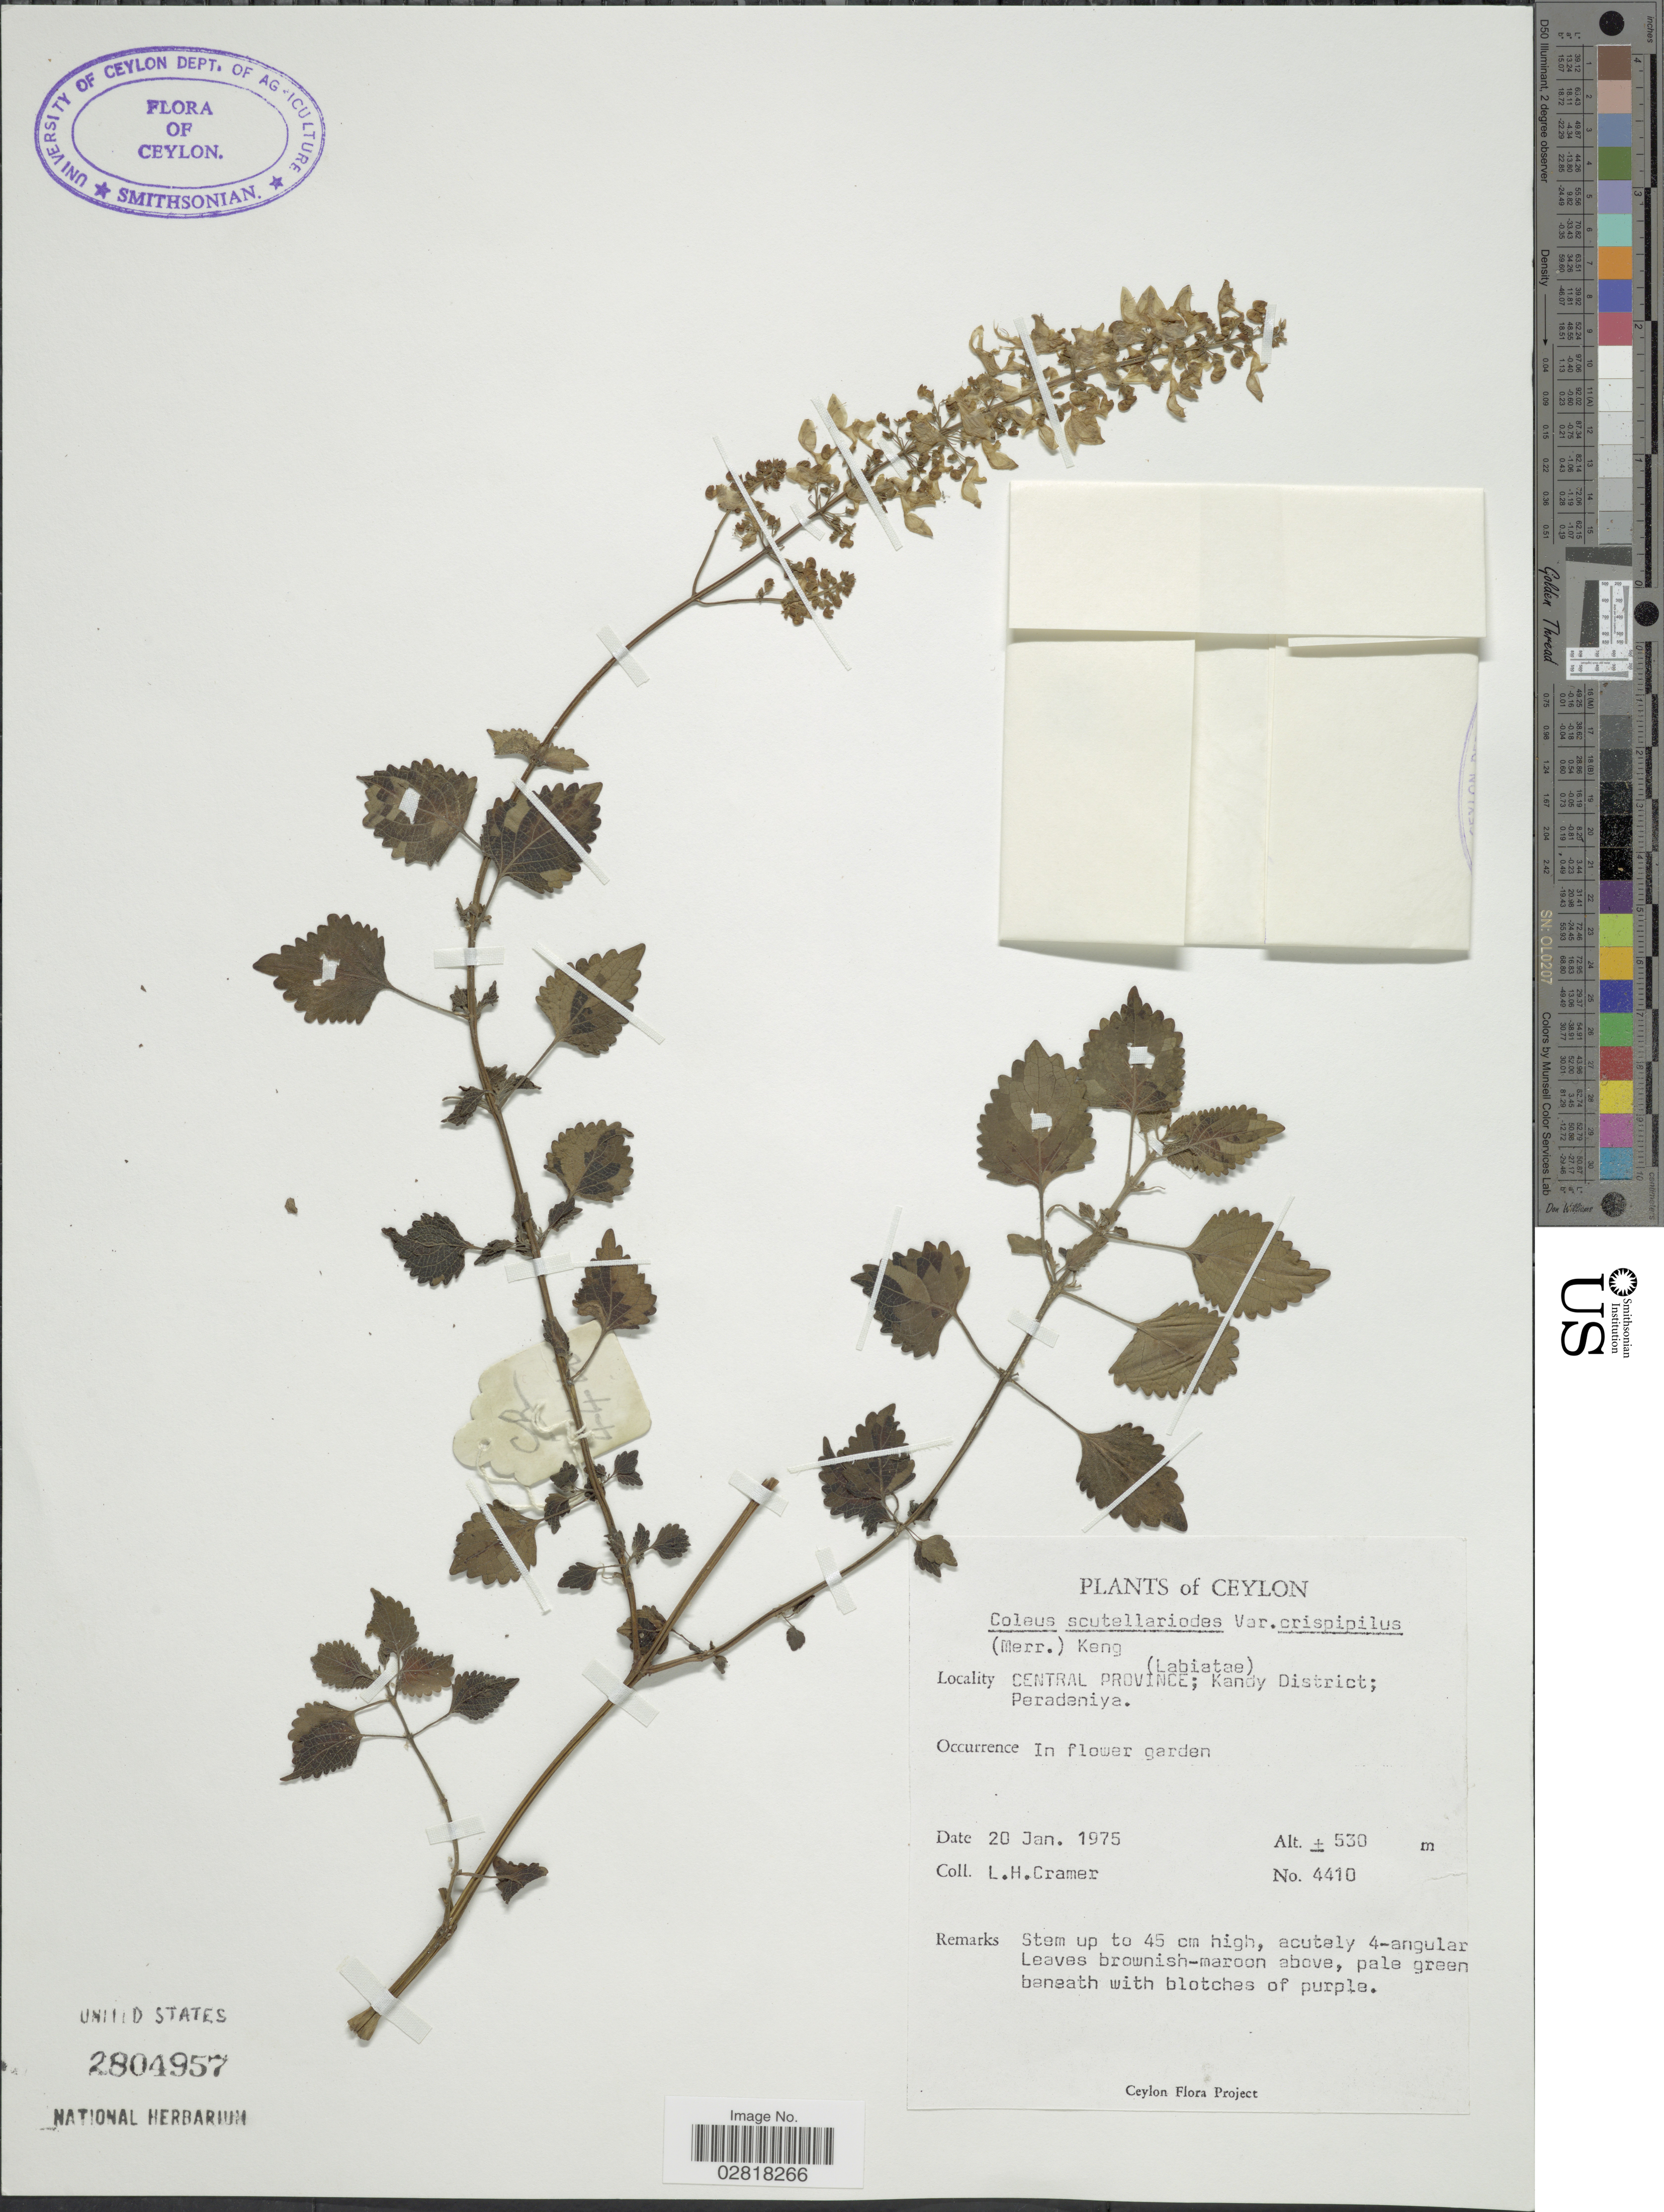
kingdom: Plantae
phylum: Tracheophyta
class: Magnoliopsida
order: Lamiales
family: Lamiaceae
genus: Plectranthus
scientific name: Plectranthus scutellarioides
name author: (L.) R. Br.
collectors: L. H. Cramer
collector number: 4410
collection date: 1975-01-20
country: Sri Lanka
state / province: Central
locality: Ceylon, Kandy District; Peradeniya. In flower garden.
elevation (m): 530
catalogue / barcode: US 2804957